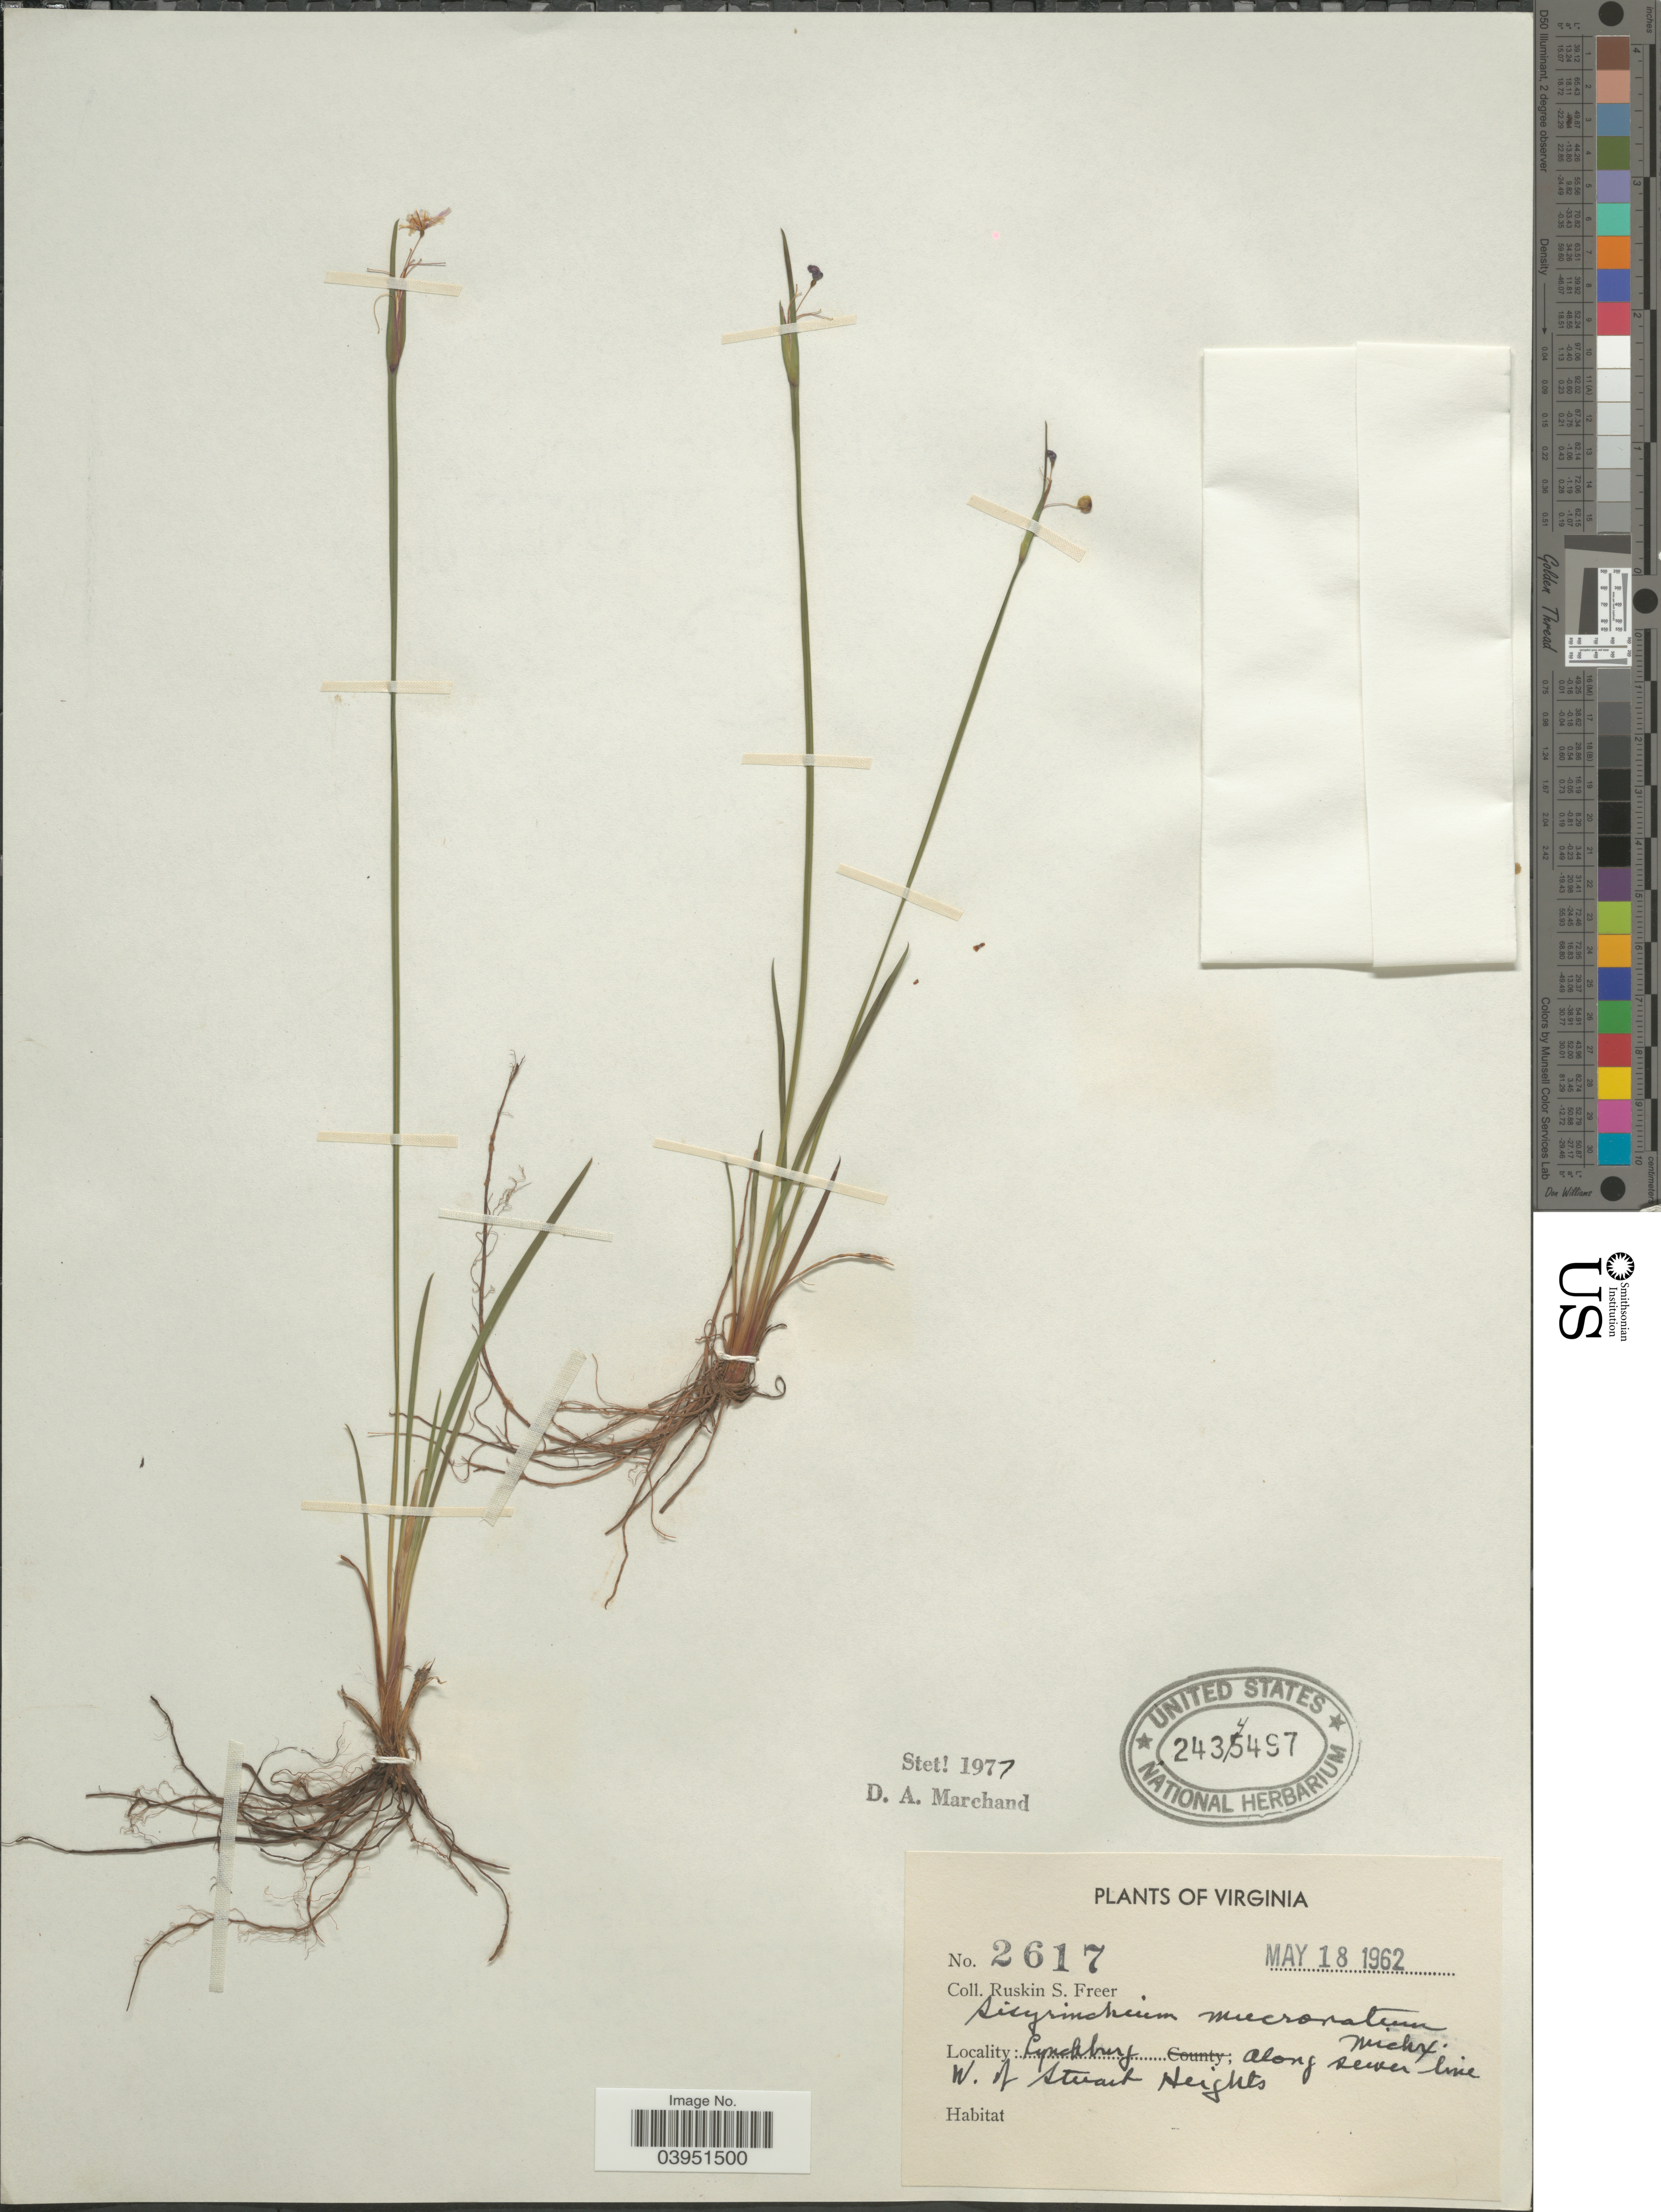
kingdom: Plantae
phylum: Tracheophyta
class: Liliopsida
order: Asparagales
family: Iridaceae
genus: Sisyrinchium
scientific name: Sisyrinchium mucronatum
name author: Michx.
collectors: R. Freer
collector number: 2617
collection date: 1962-05-18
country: United States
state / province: Virginia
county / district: City of Lynchburg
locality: Lynchbury. Along seven line W. of Stuart Heights.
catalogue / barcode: US 2434497